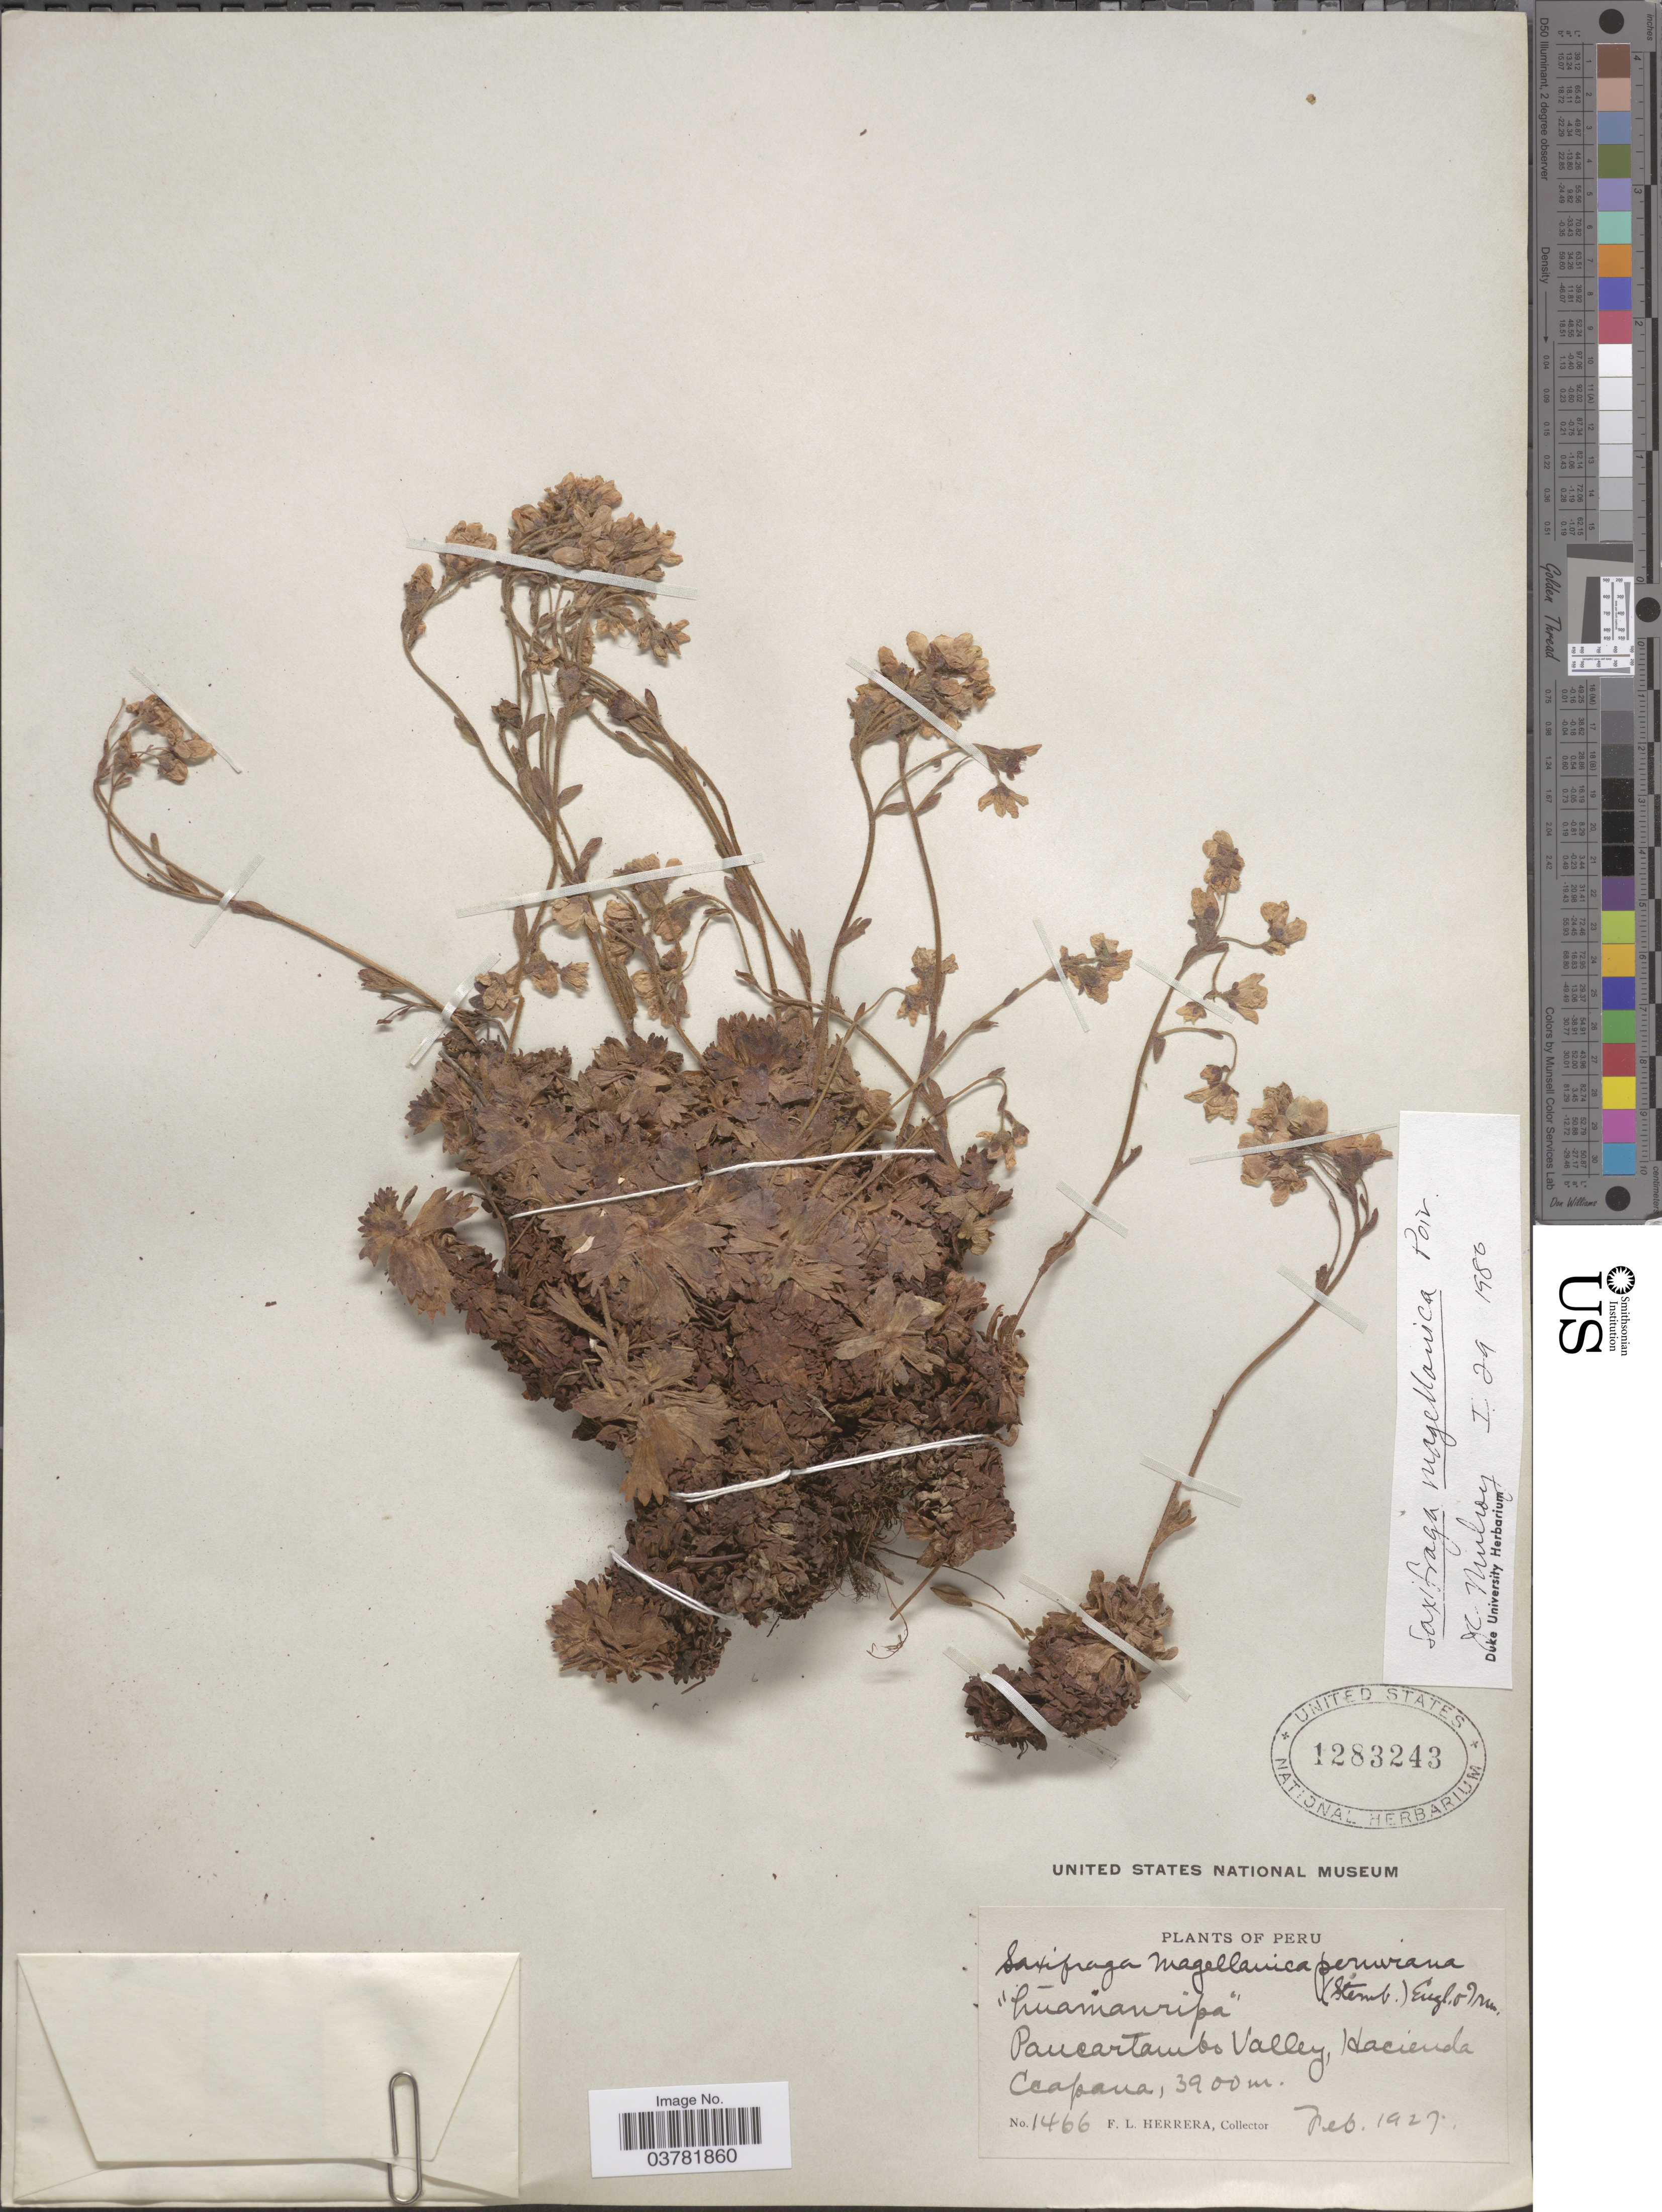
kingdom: Plantae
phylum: Tracheophyta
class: Magnoliopsida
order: Saxifragales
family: Saxifragaceae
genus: Saxifraga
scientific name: Saxifraga magellanica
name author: Poir.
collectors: F. L. Herrera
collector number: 1466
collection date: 1927-02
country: Peru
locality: Paucartambo Valley, Hacienda Ccapana.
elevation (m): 3900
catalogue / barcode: US 1283243